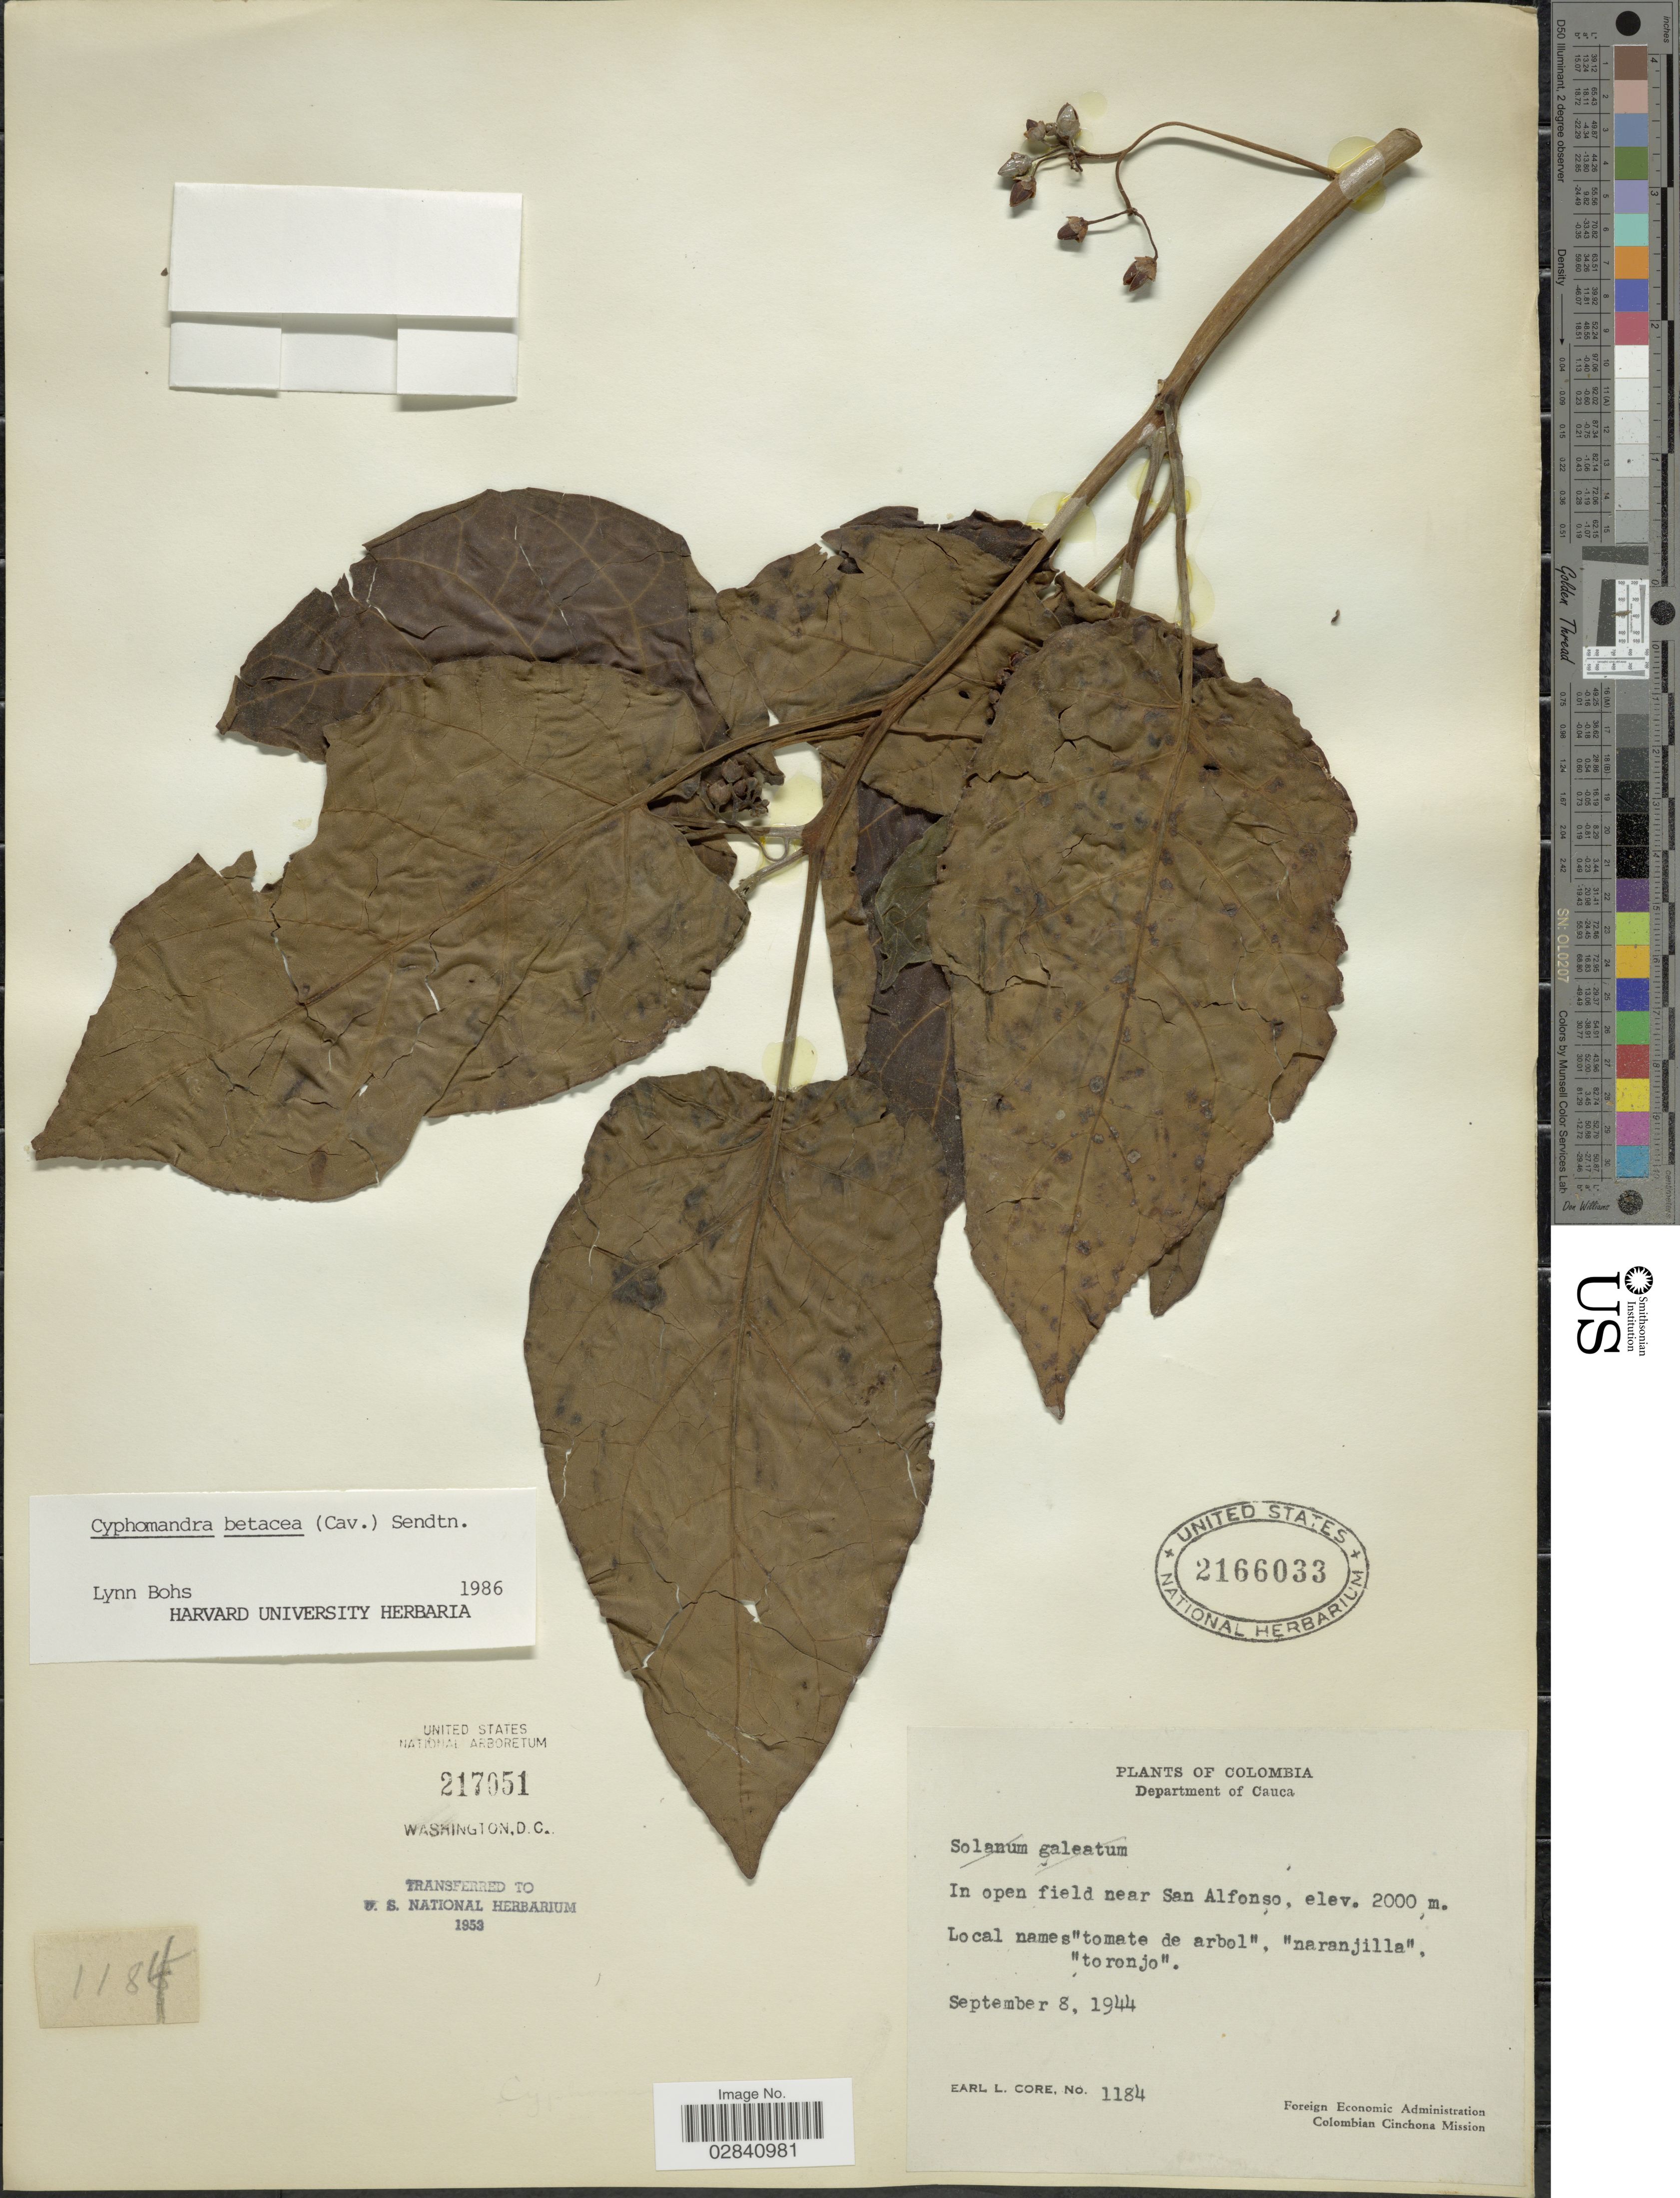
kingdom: Plantae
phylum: Tracheophyta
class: Magnoliopsida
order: Solanales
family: Solanaceae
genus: Cyphomandra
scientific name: Cyphomandra betacea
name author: (Cav.) Sendtn.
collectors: E. L. Core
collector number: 1184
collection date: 1944-09-08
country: Colombia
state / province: Cauca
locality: Department of Cauca. In open field near San Alfonso.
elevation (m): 2000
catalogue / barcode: US 2166033